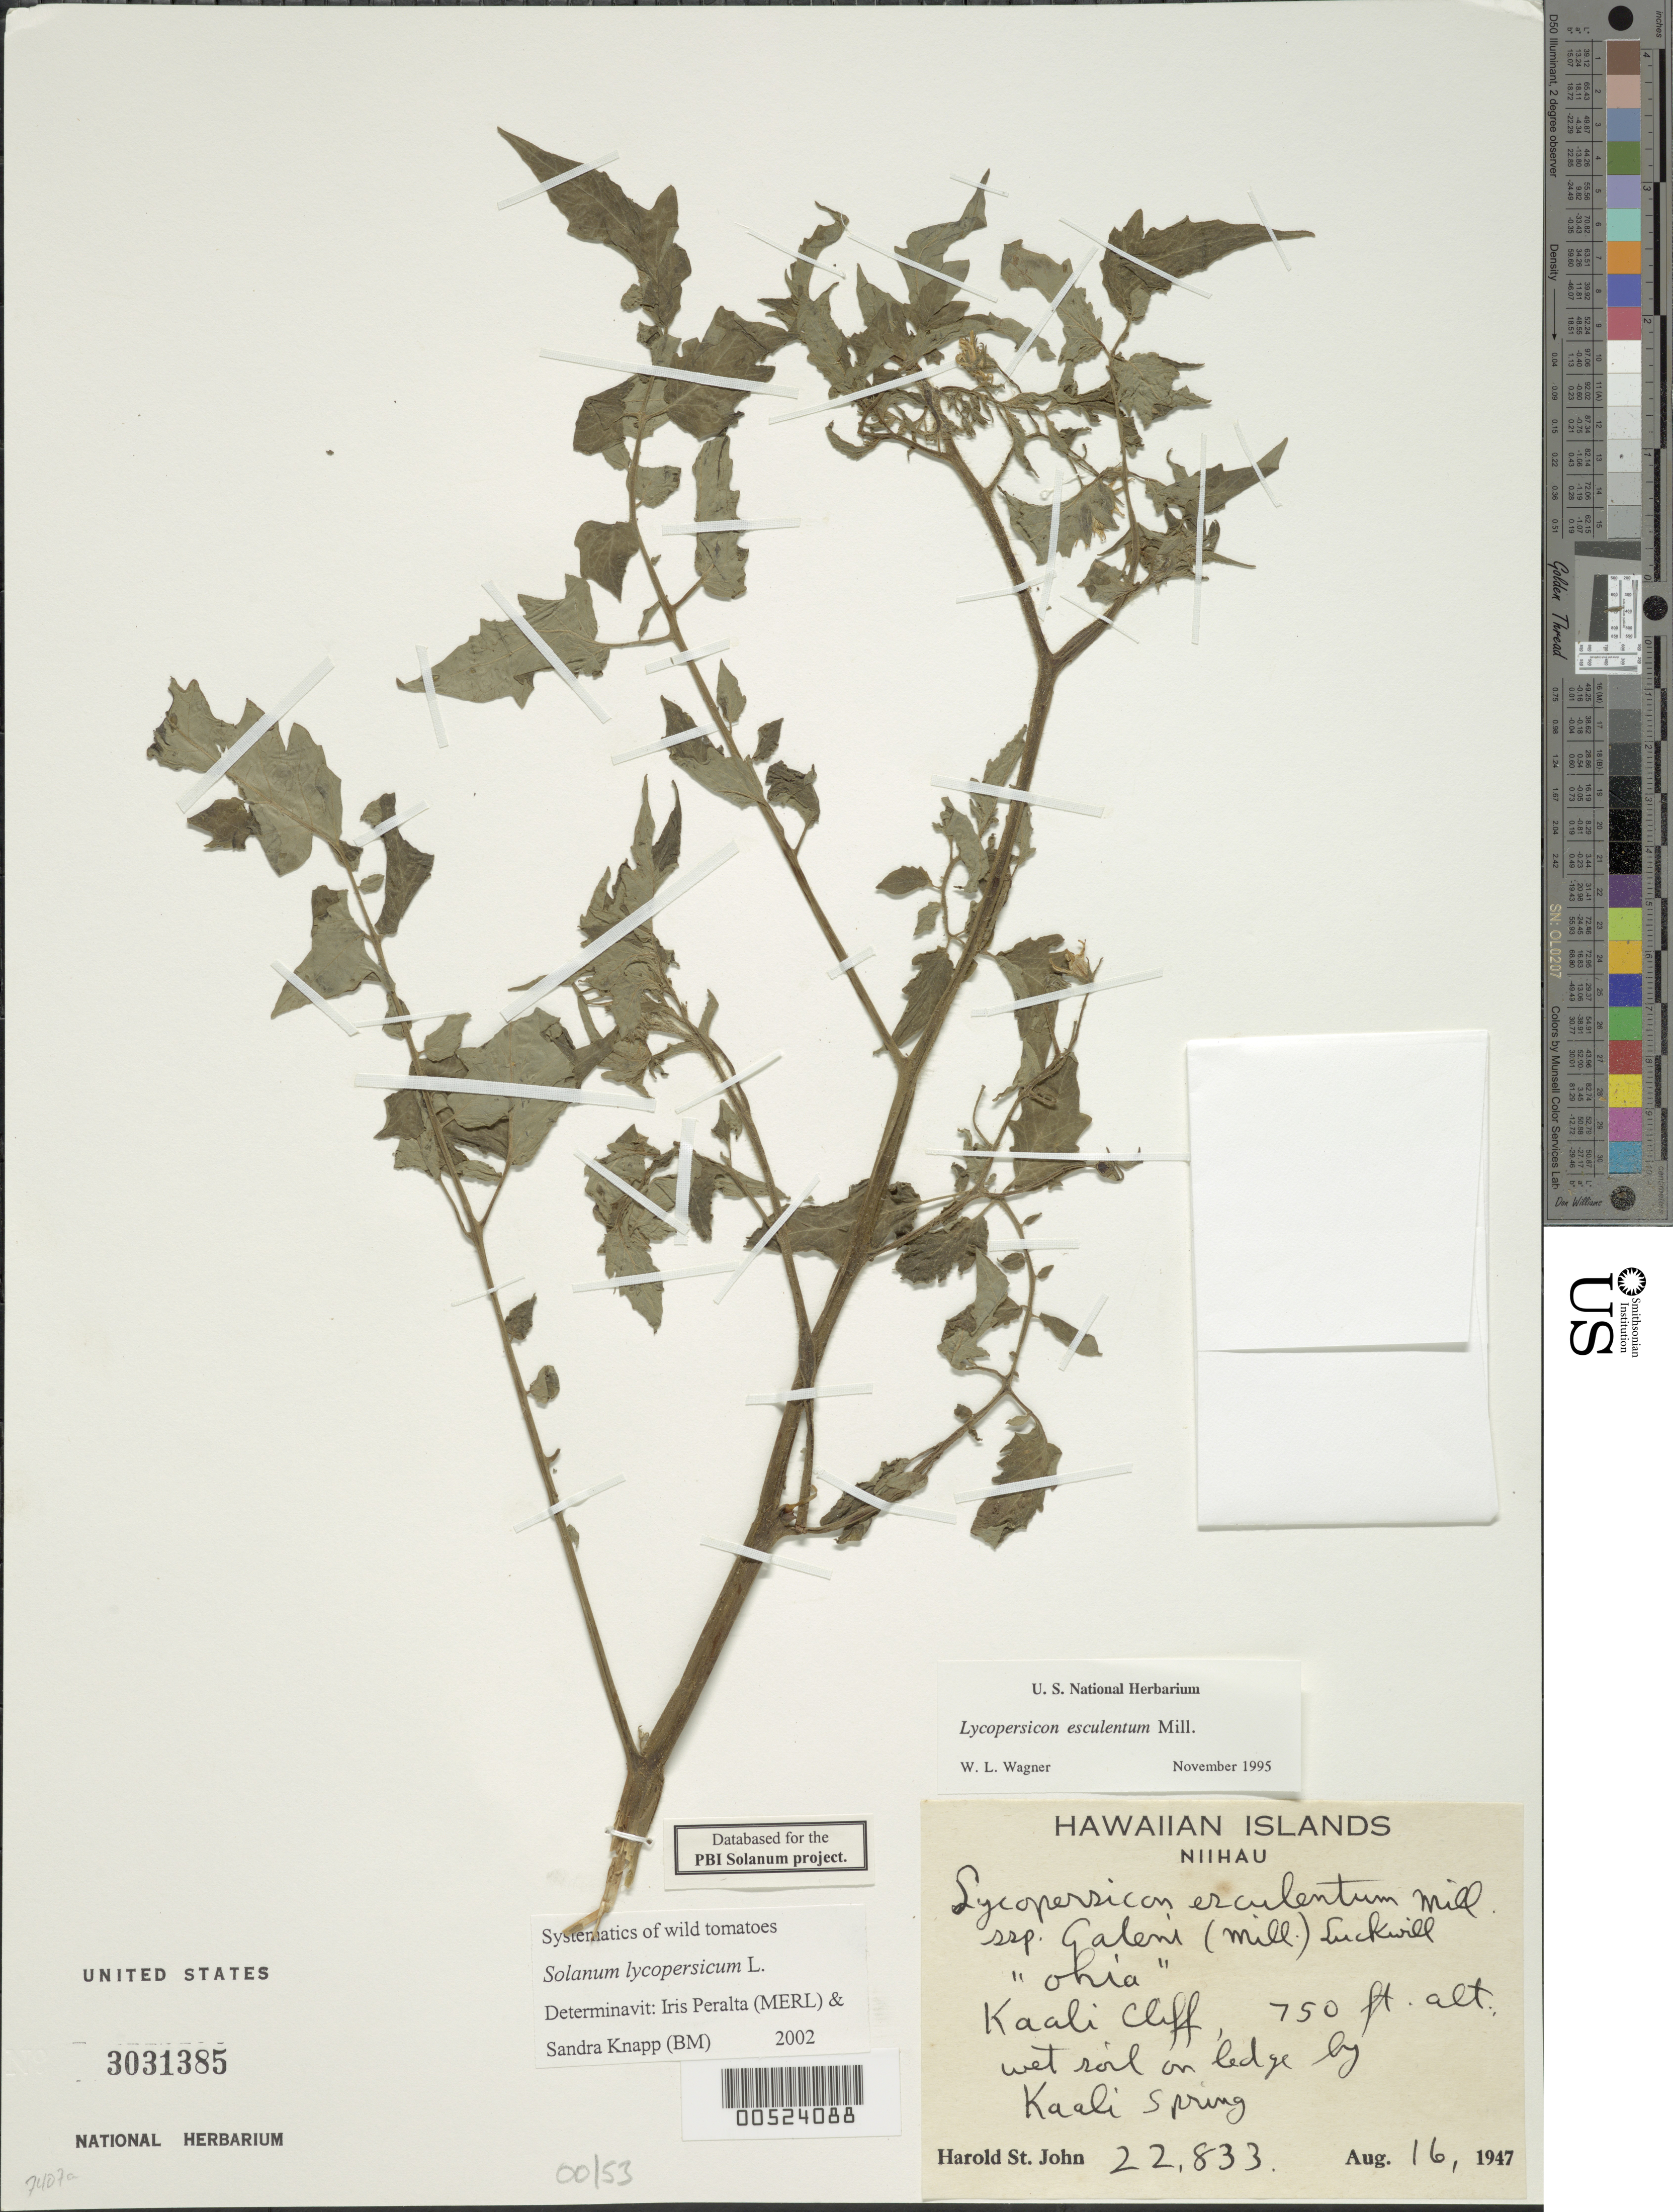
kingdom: Plantae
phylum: Tracheophyta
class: Magnoliopsida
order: Solanales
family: Solanaceae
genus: Solanum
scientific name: Solanum lycopersicum var. cerasiforme (Dunal) D.M. Spooner, G.J. Anderson & R.K. Jansen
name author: (Dunal) D.M. Spooner et al.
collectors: H. St. John et al.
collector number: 22833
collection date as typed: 16 Aug 1947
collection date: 1947-08-16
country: United States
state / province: Hawaii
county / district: Kauai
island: Ni'ihau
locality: Kaali Cliff, Kaali Spring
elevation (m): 229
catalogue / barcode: US 3031385